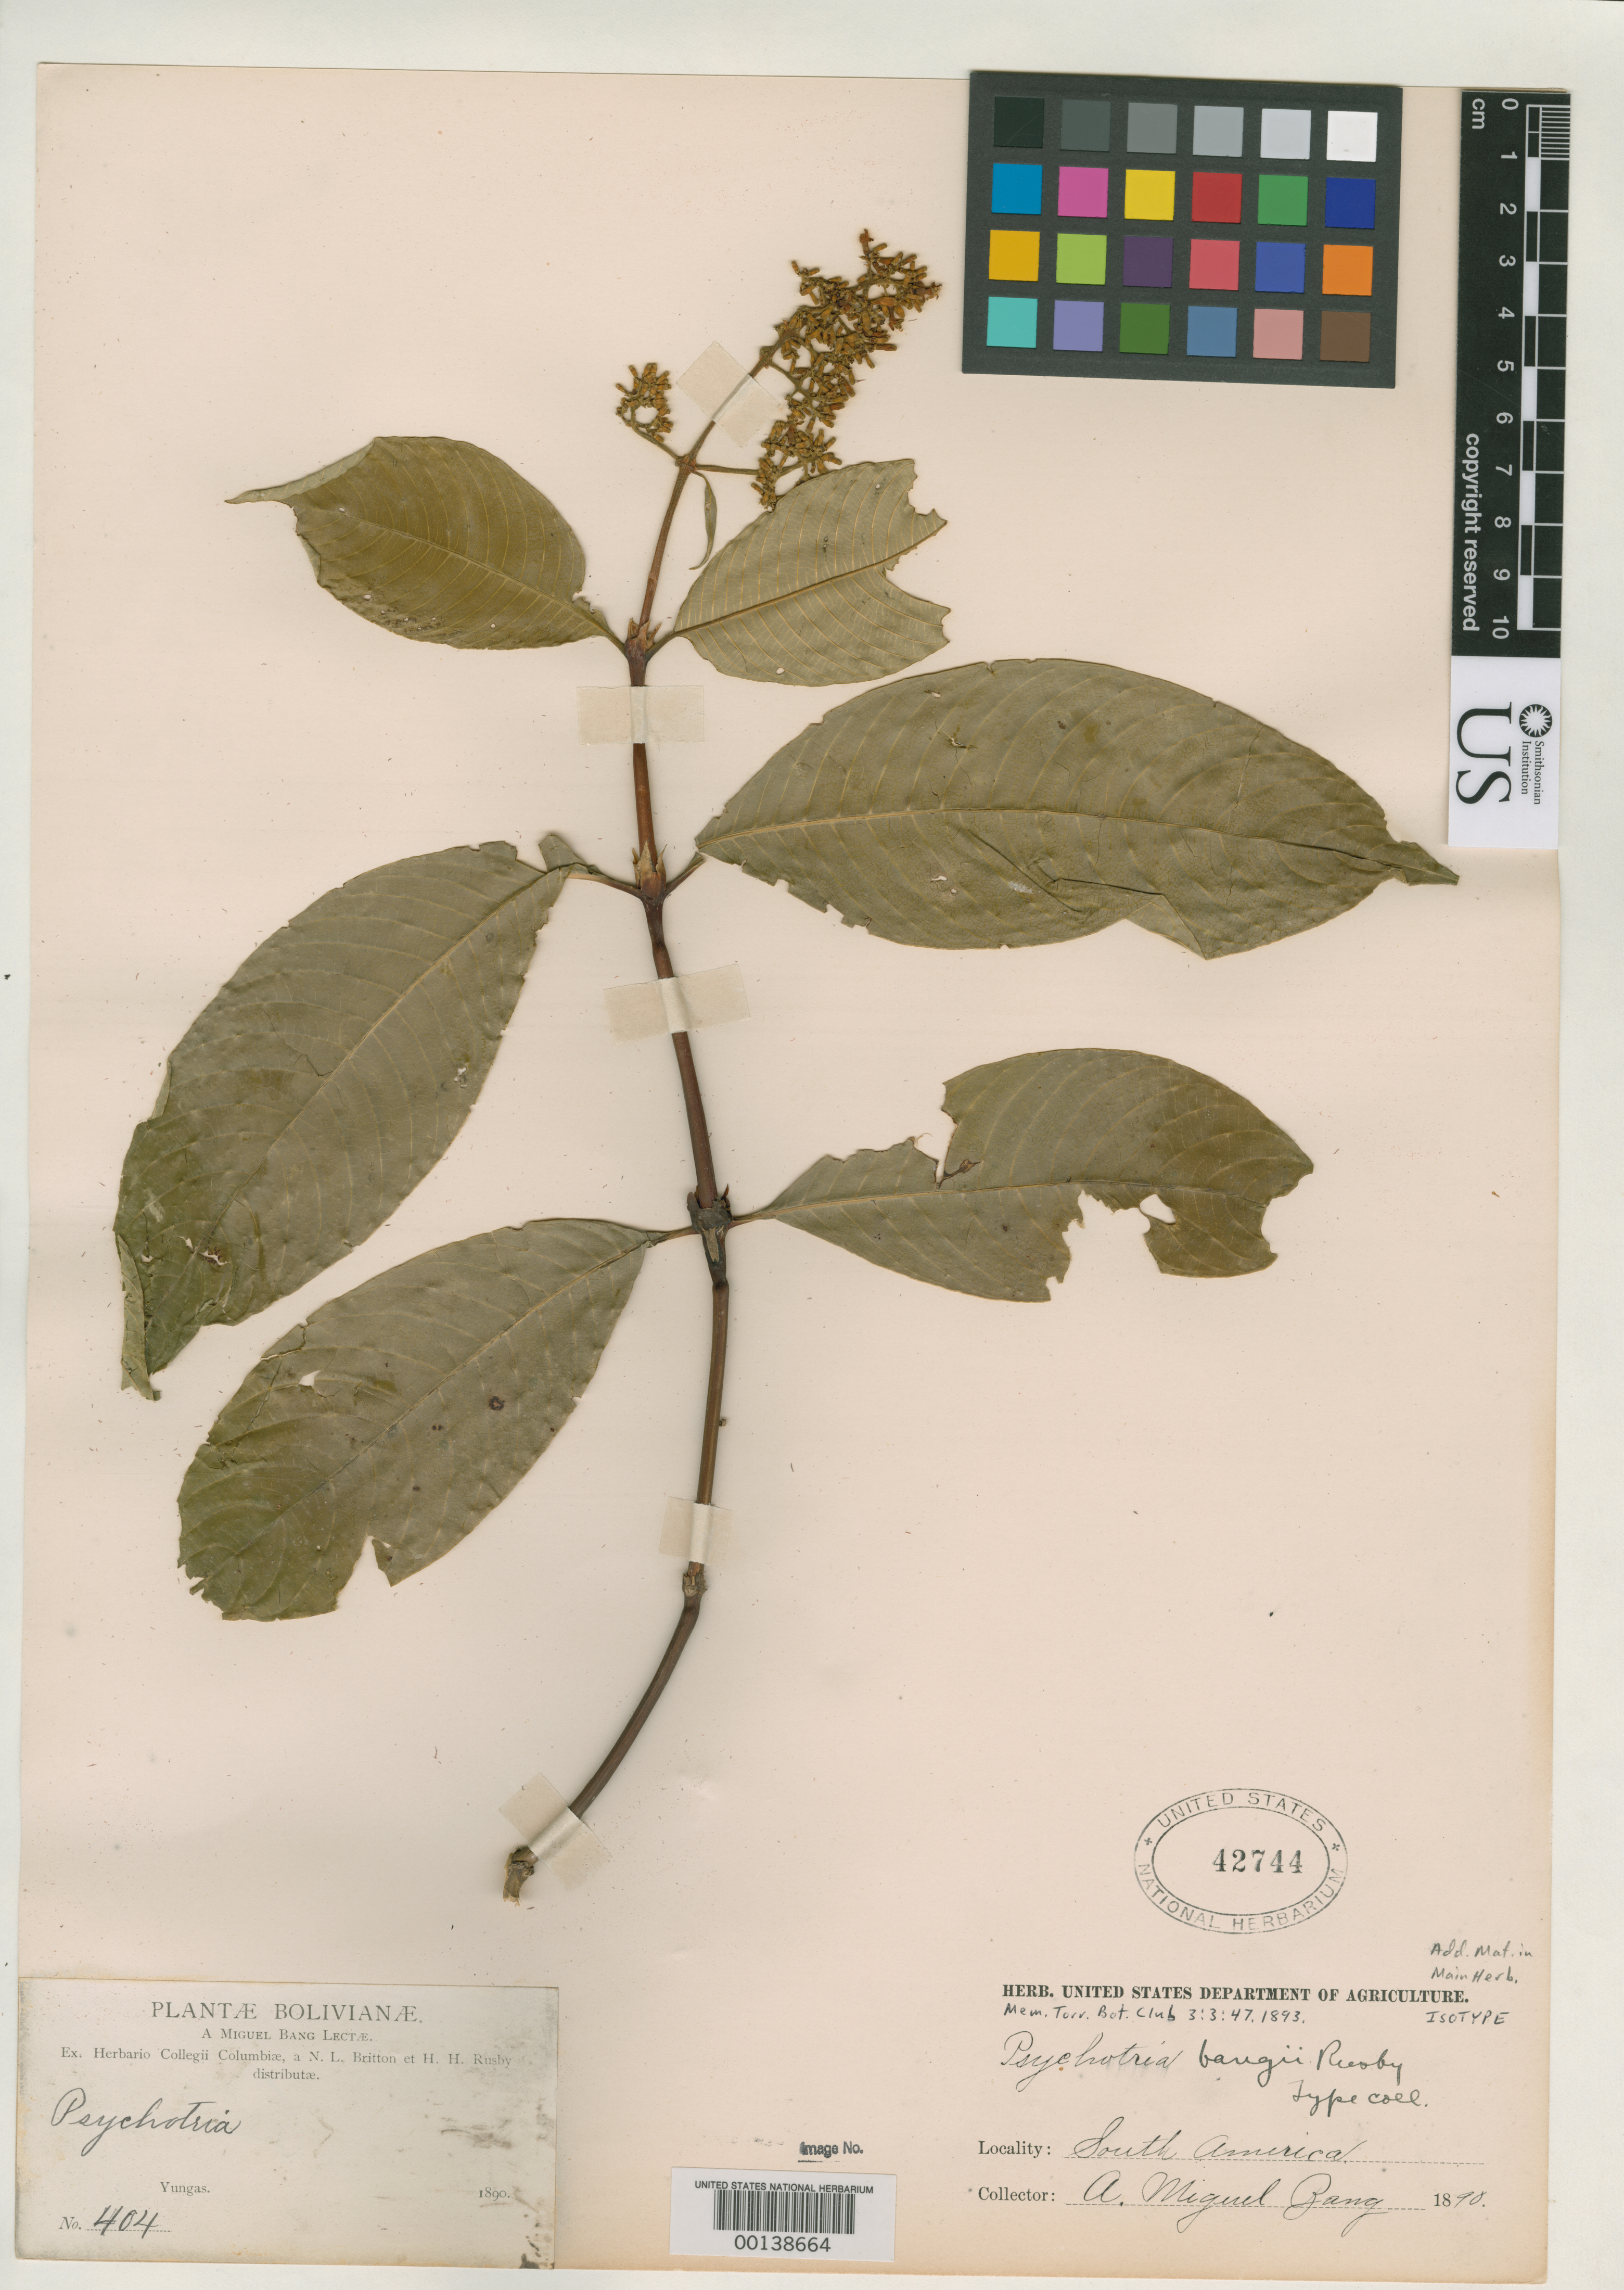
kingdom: Plantae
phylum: Tracheophyta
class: Magnoliopsida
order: Gentianales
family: Rubiaceae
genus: Psychotria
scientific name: Psychotria bangii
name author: Rusby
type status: Isotype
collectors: M. Bang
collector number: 404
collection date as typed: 1890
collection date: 1890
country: Bolivia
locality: Yungas.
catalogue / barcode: US 42744